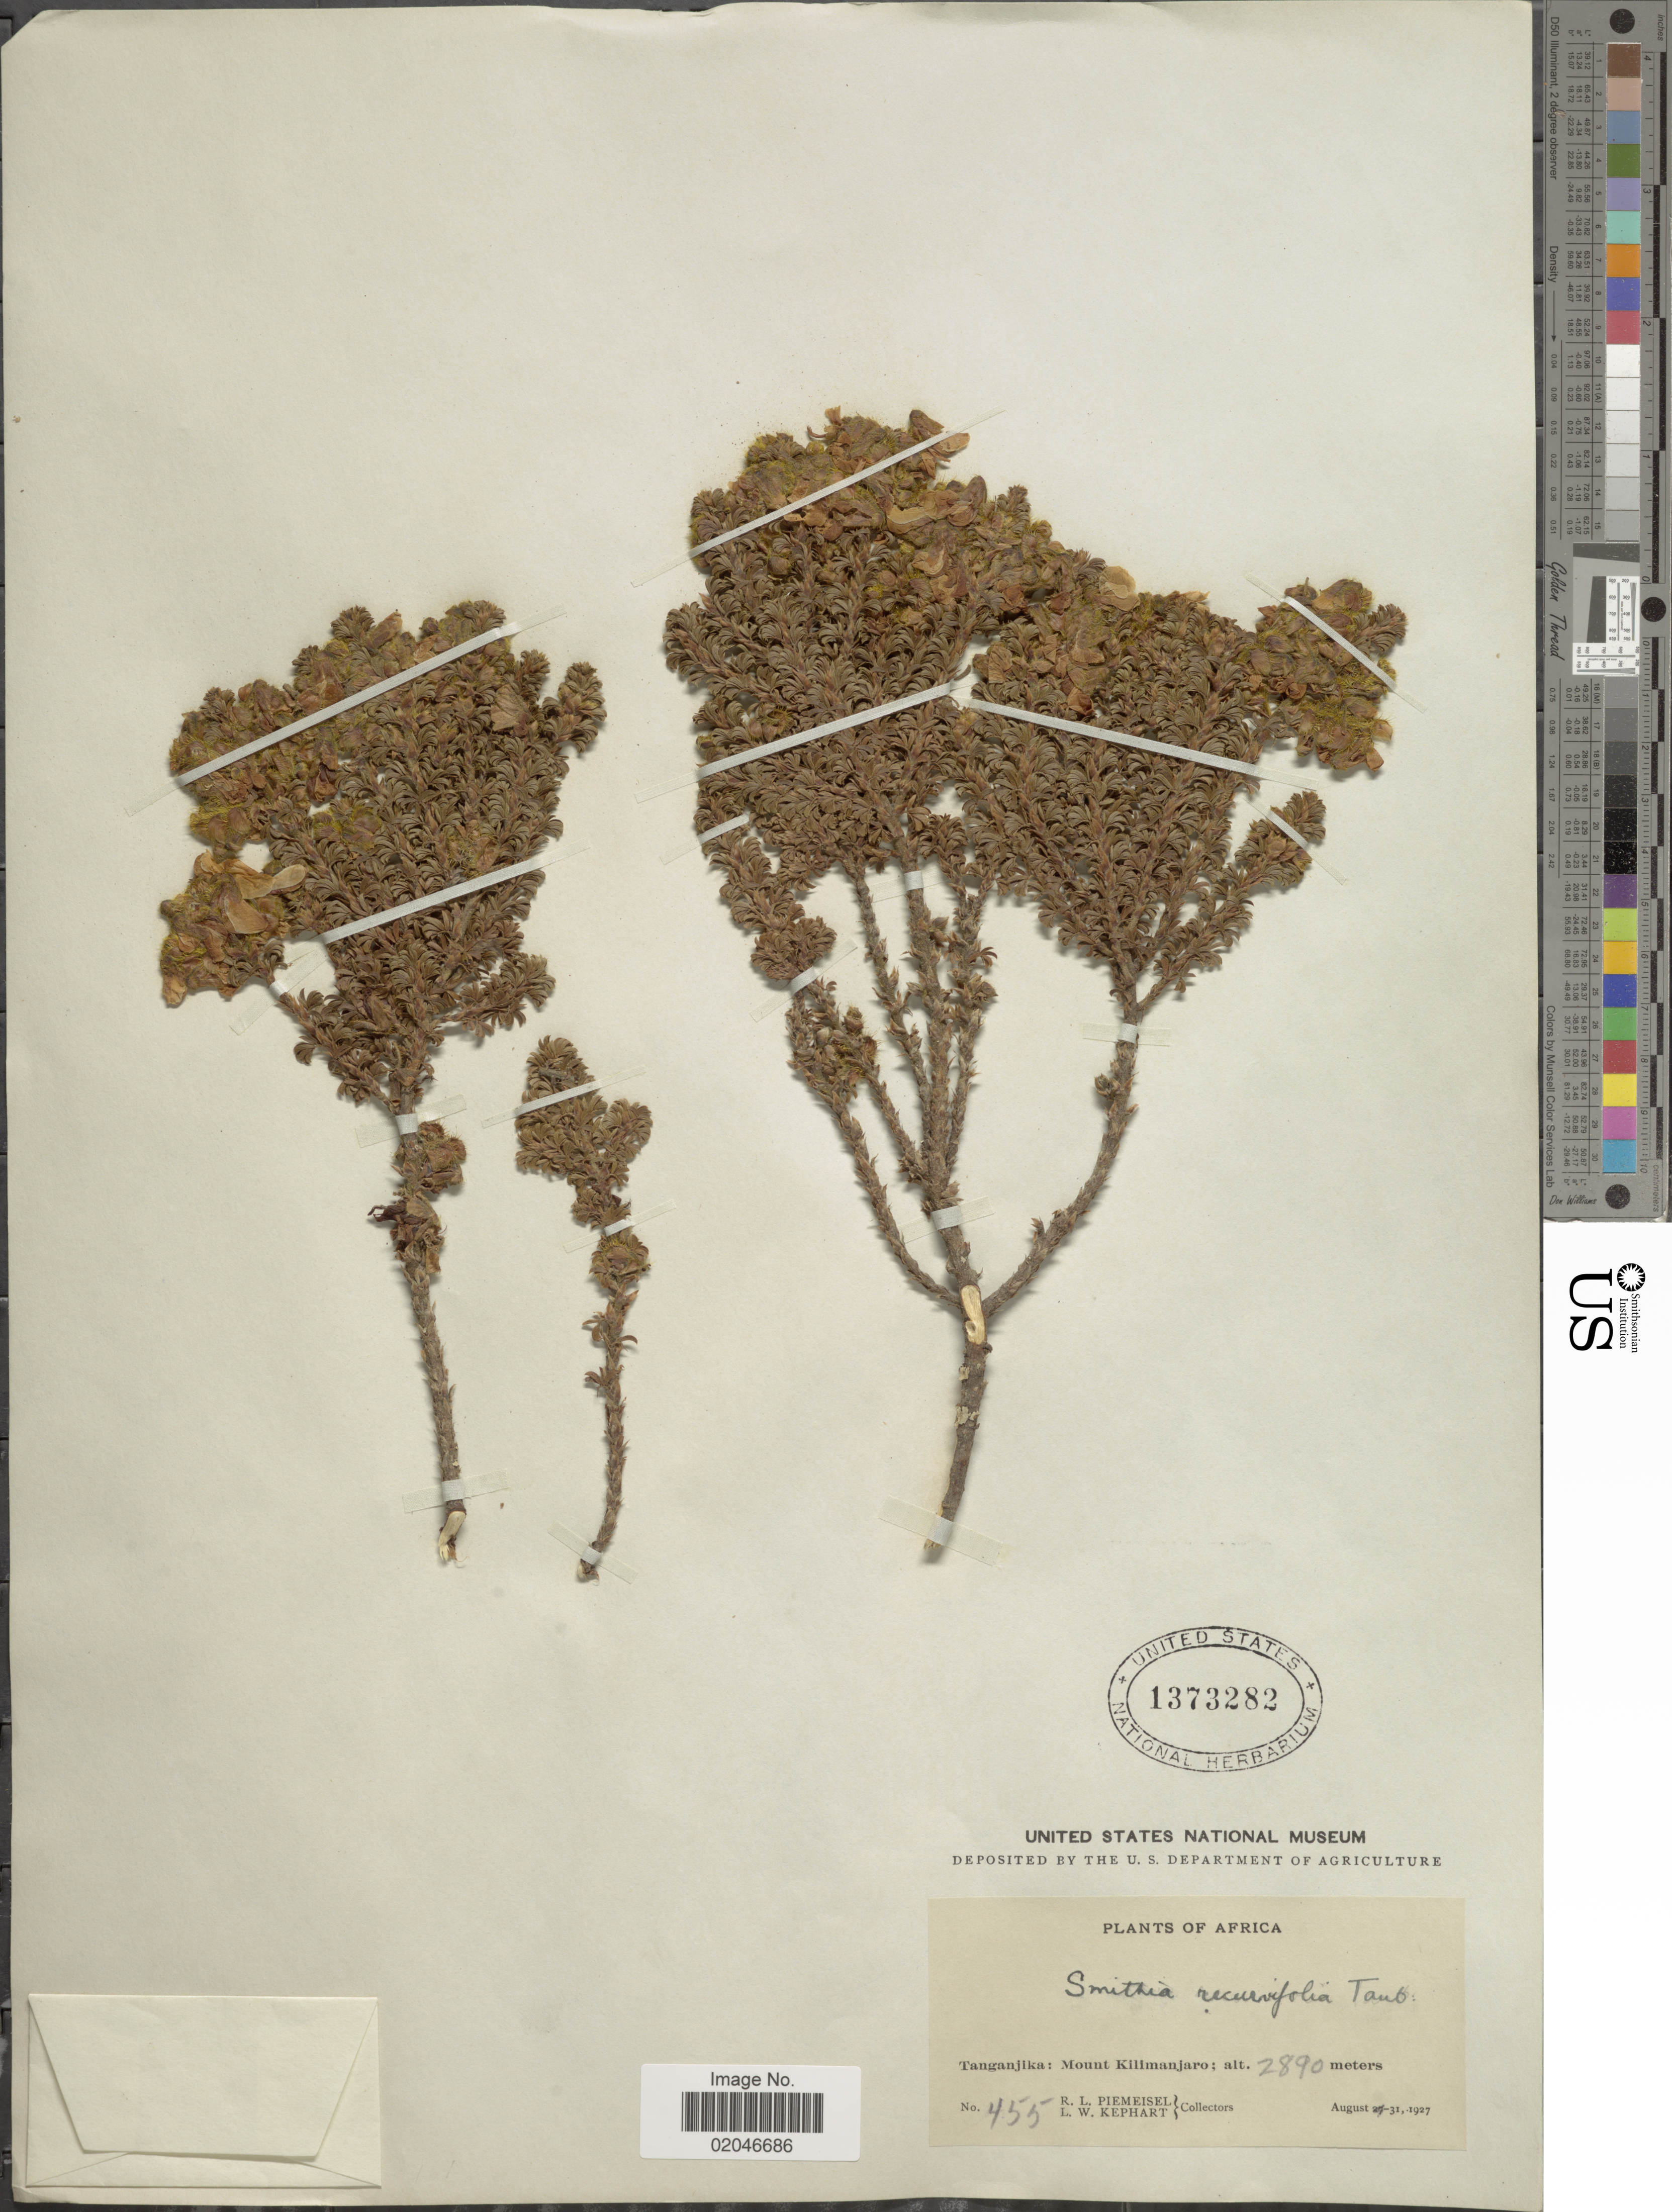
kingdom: Plantae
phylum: Tracheophyta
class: Magnoliopsida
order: Fabales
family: Fabaceae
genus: Kotschya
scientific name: Kotschya recurvifolia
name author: (Taub.) F. White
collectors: R. L. Piemeisel & L. W. Kephart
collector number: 455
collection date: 1927-08-31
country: Tanzania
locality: Tanganjika: Mount Kilimanjaro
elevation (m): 2890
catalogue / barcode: US 1373282